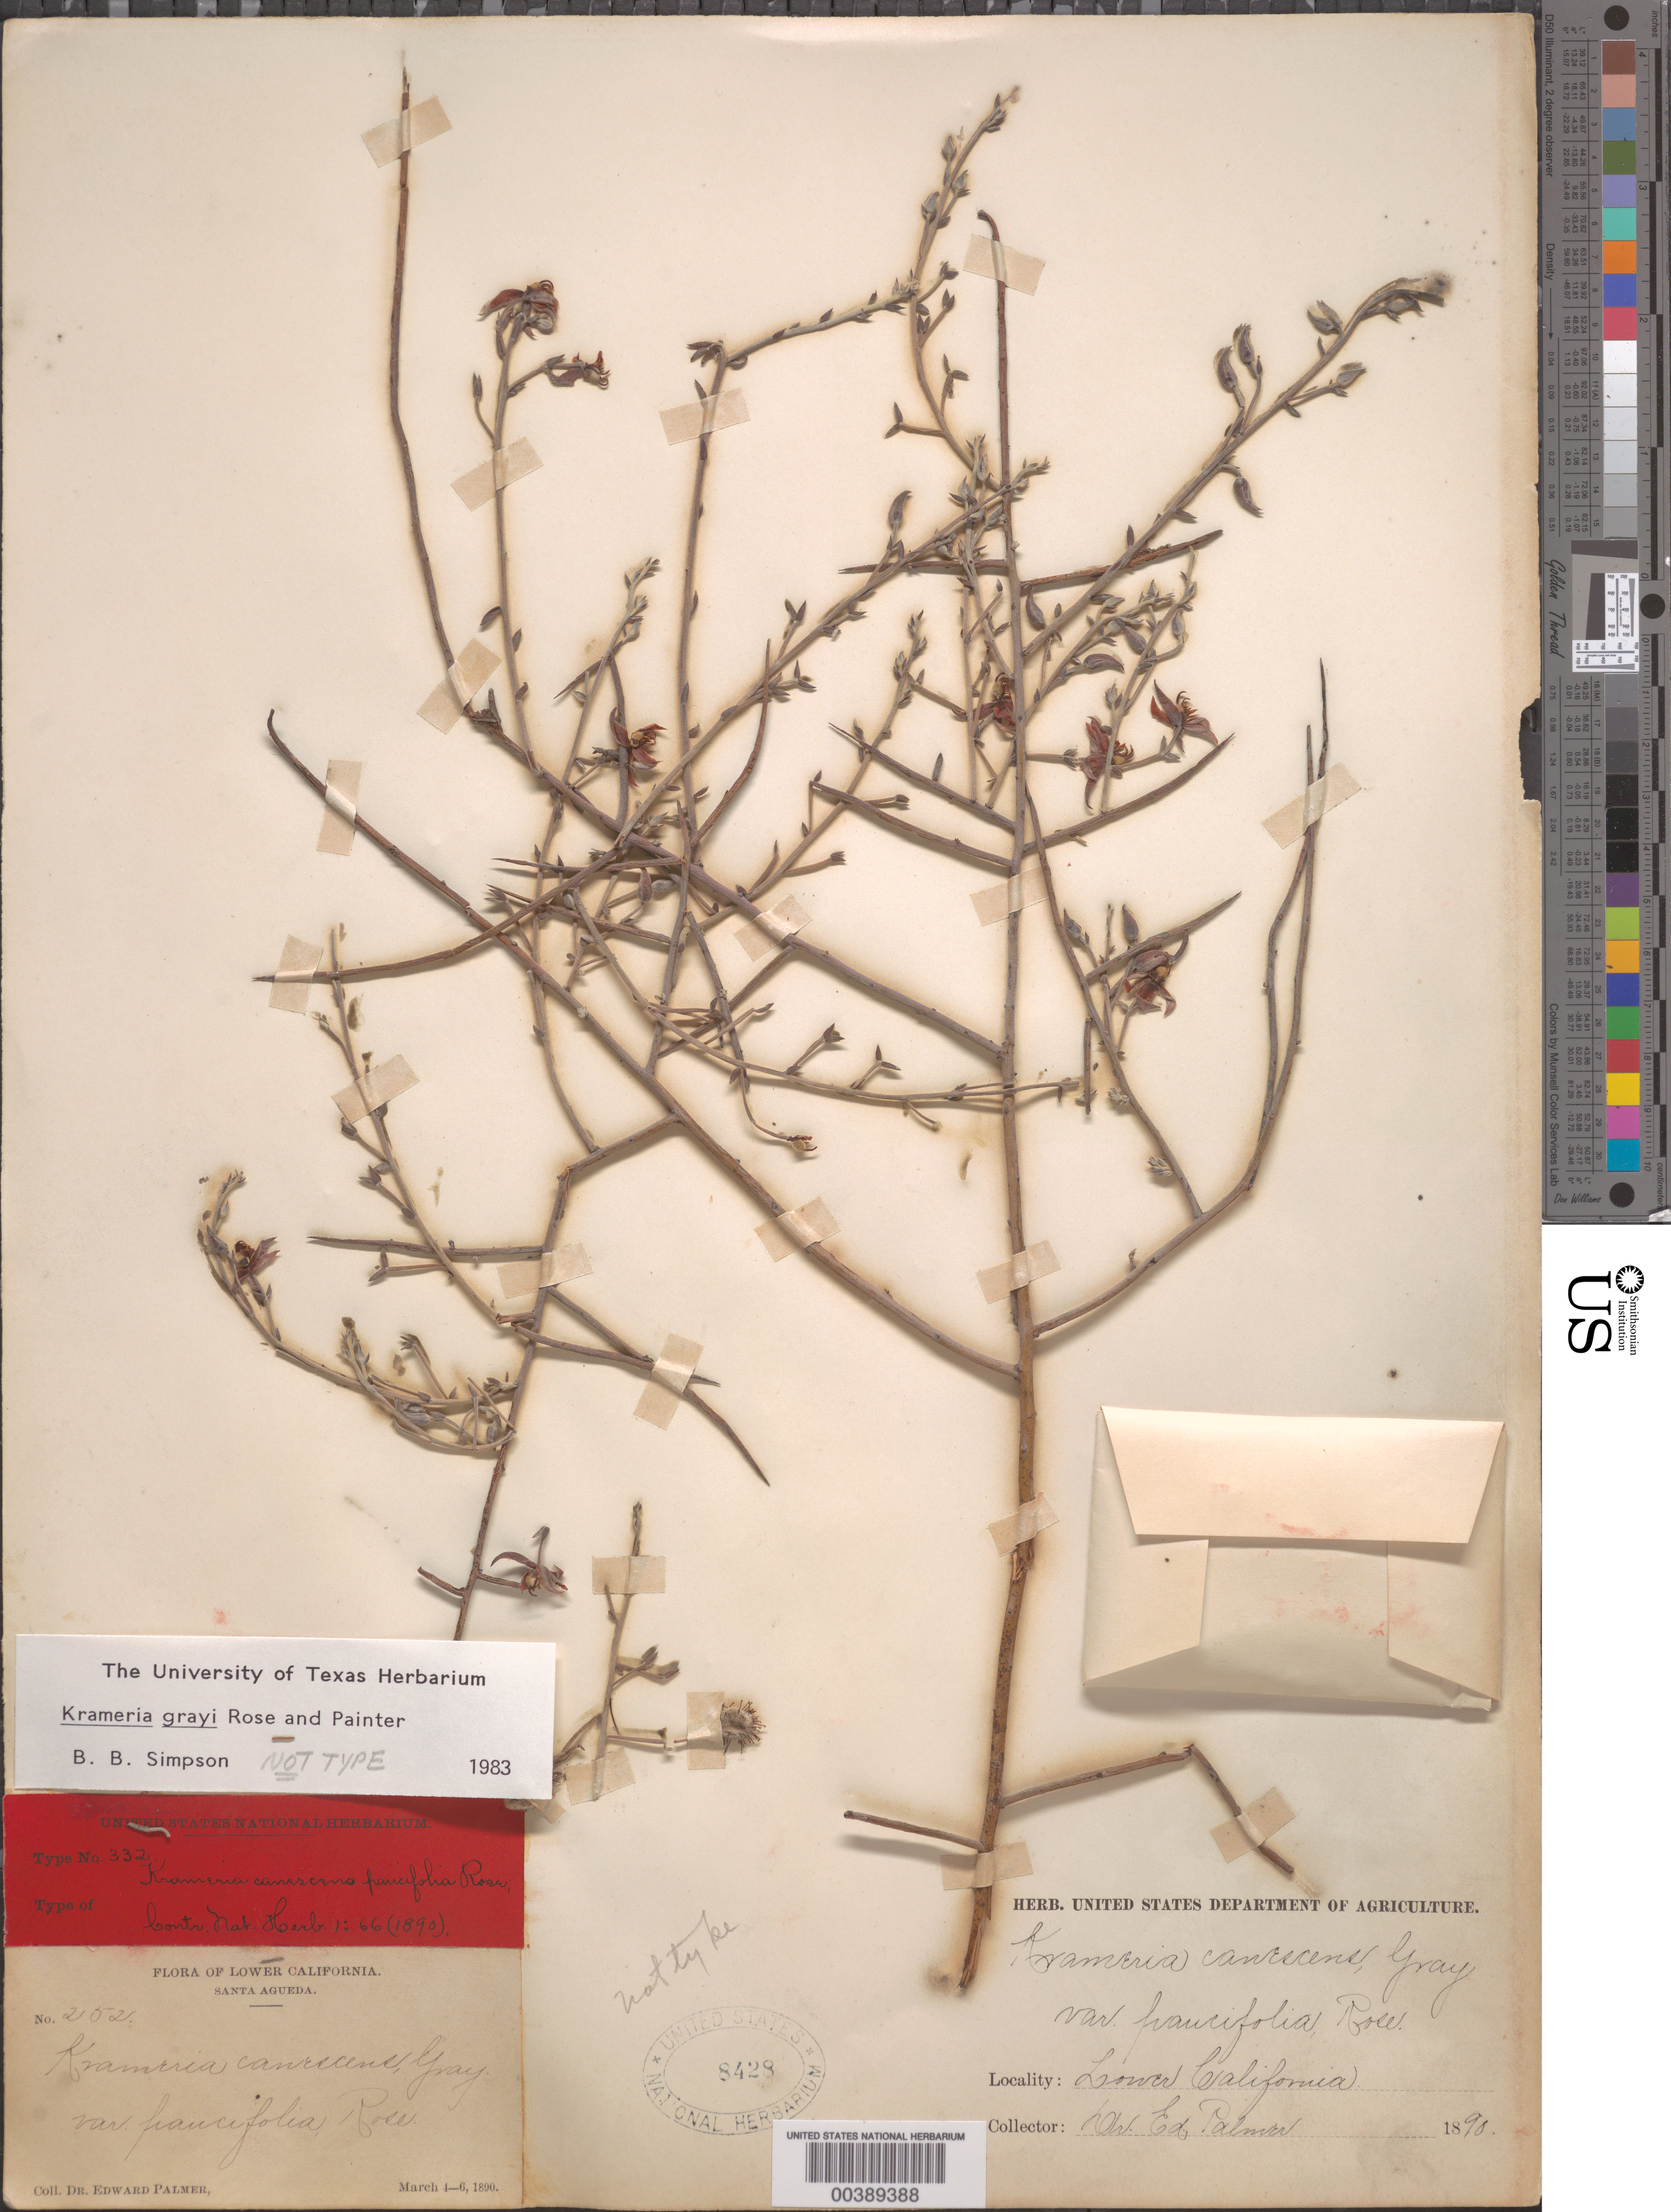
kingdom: Plantae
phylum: Tracheophyta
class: Magnoliopsida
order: Zygophyllales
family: Krameriaceae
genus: Krameria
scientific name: Krameria grayi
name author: Rose & J.H. Painter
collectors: E. Palmer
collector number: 252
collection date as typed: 04 Mar 1890 to 06 Mar 1890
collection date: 1890-03-04/1890-03-06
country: Mexico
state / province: Baja California Sur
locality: Santa Agueda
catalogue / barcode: US 8428